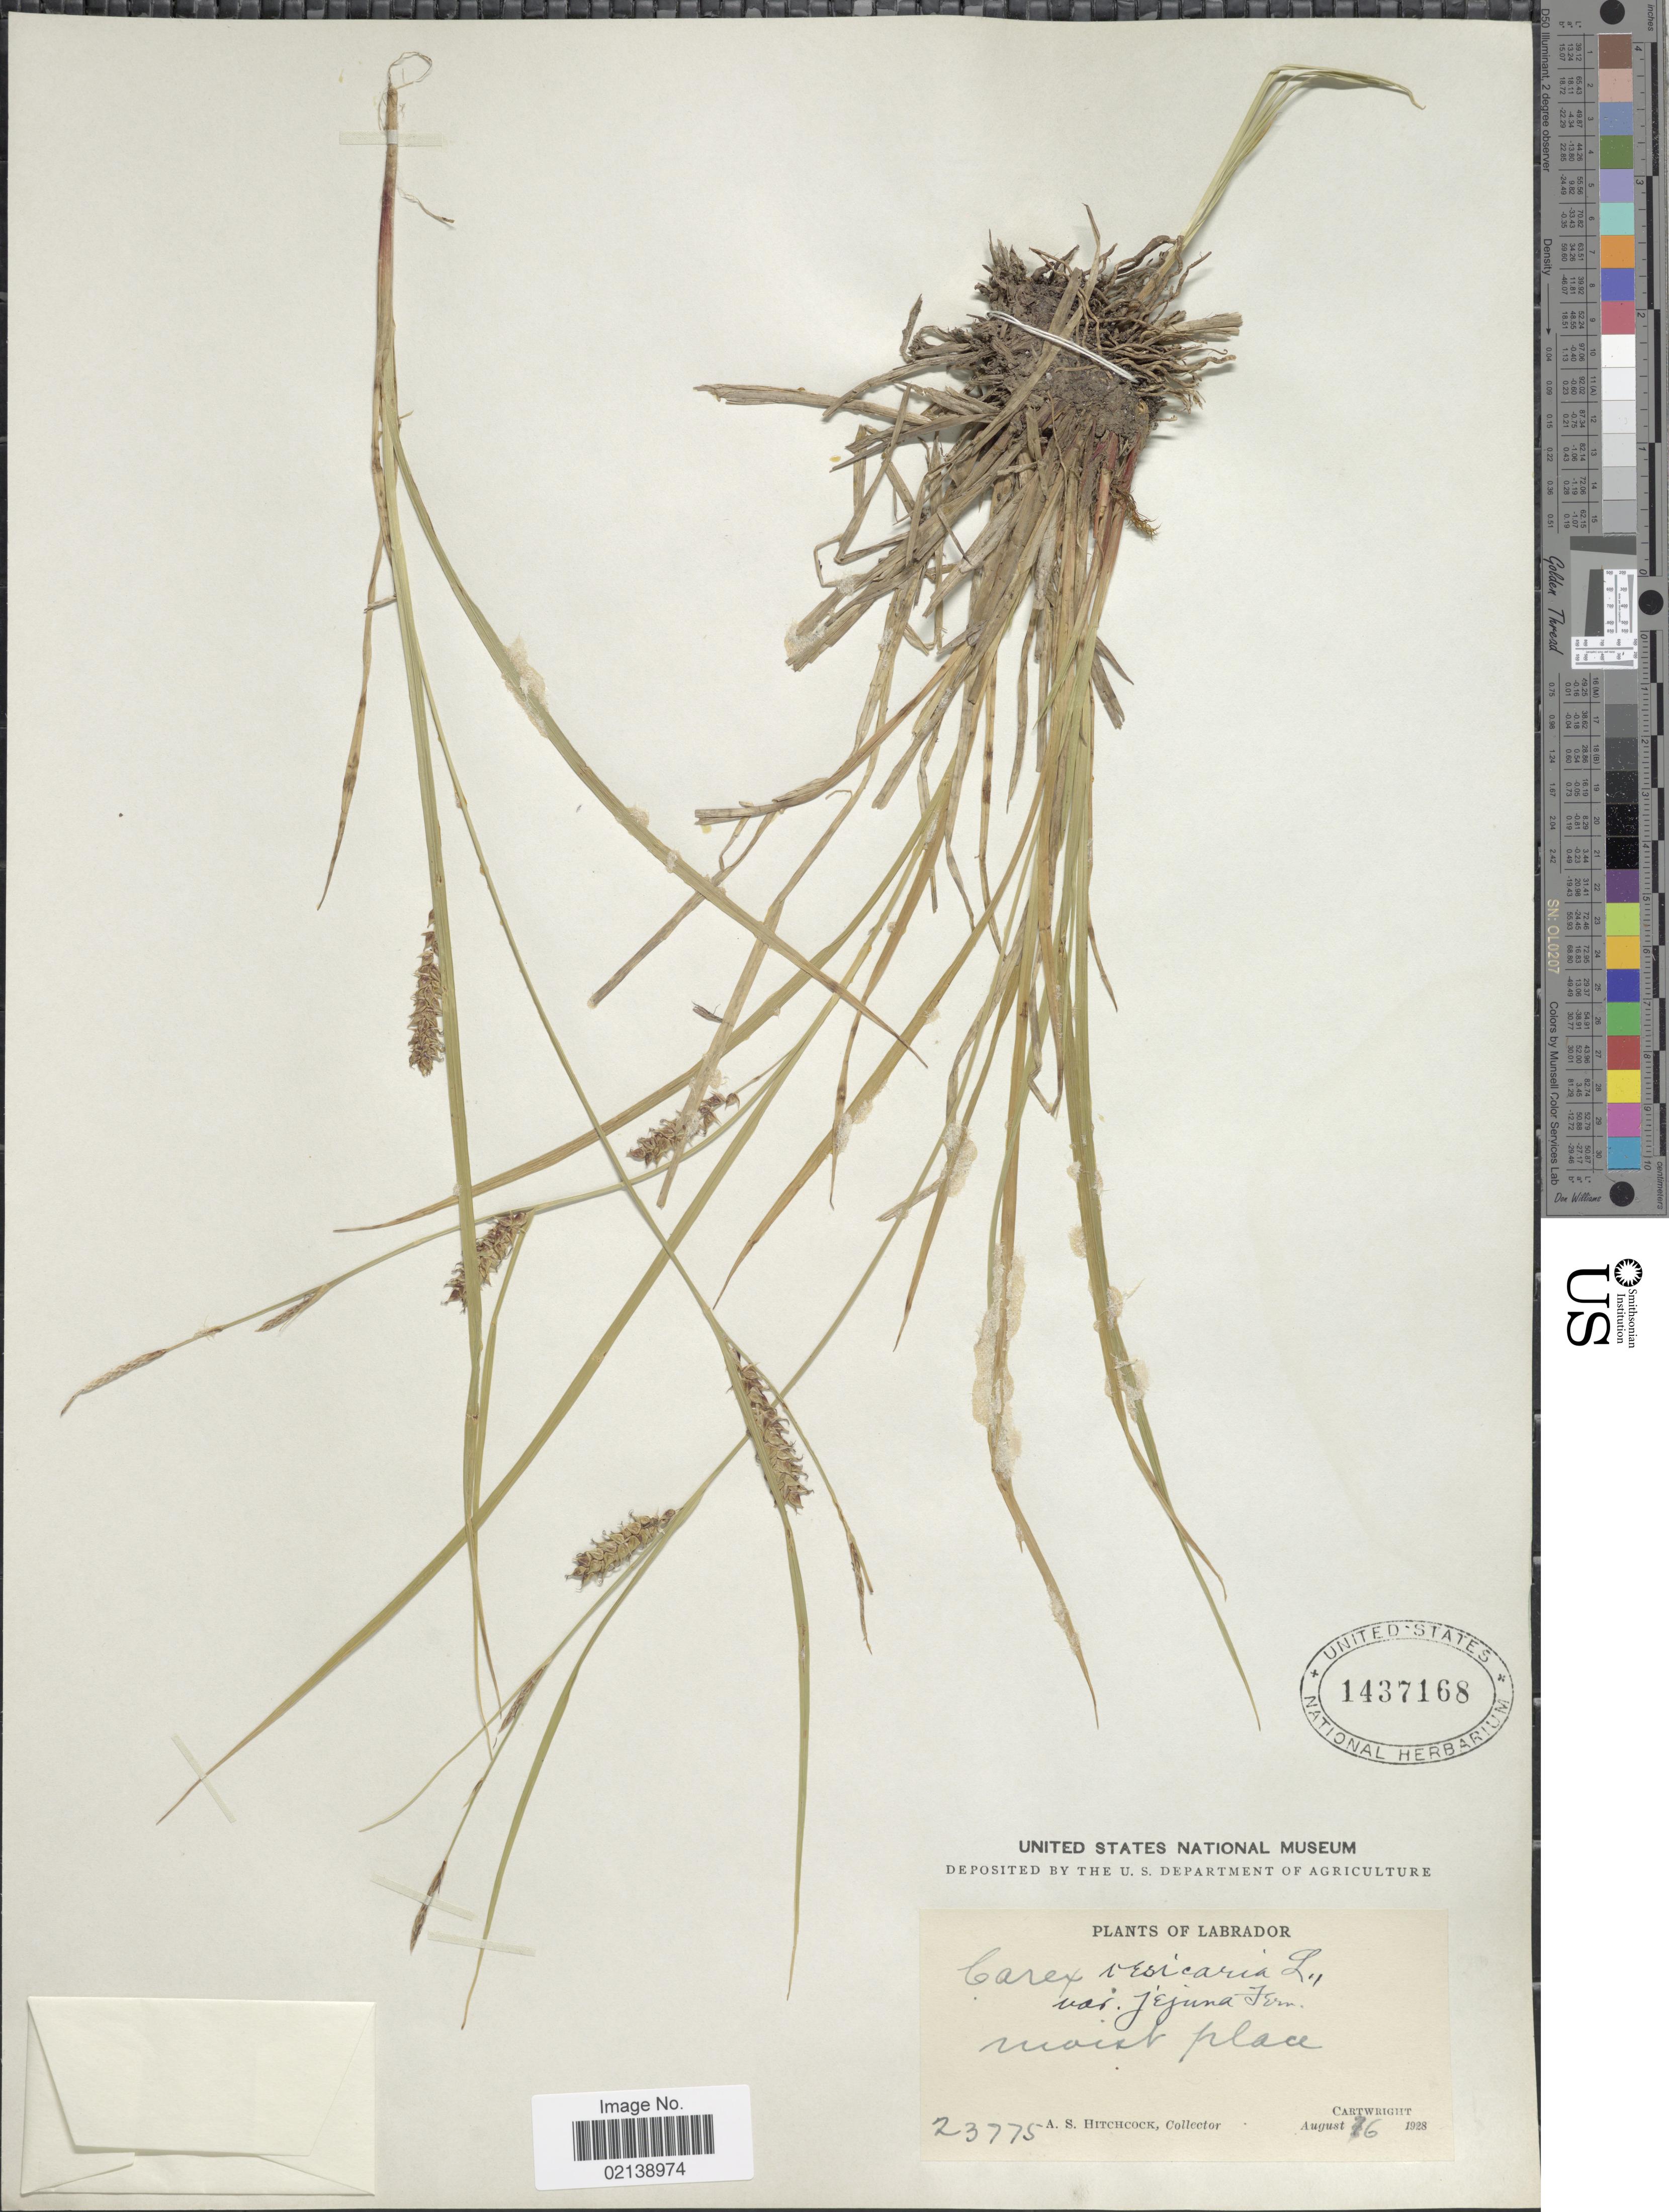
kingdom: Plantae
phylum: Tracheophyta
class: Liliopsida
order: Poales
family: Cyperaceae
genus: Carex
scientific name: Carex vesicaria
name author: L.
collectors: A. S. Hitchcock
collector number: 23775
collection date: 1928-08-16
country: Canada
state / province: Newfoundland and Labrador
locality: Labradorm moist place, Cartwright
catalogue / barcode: US 1437168